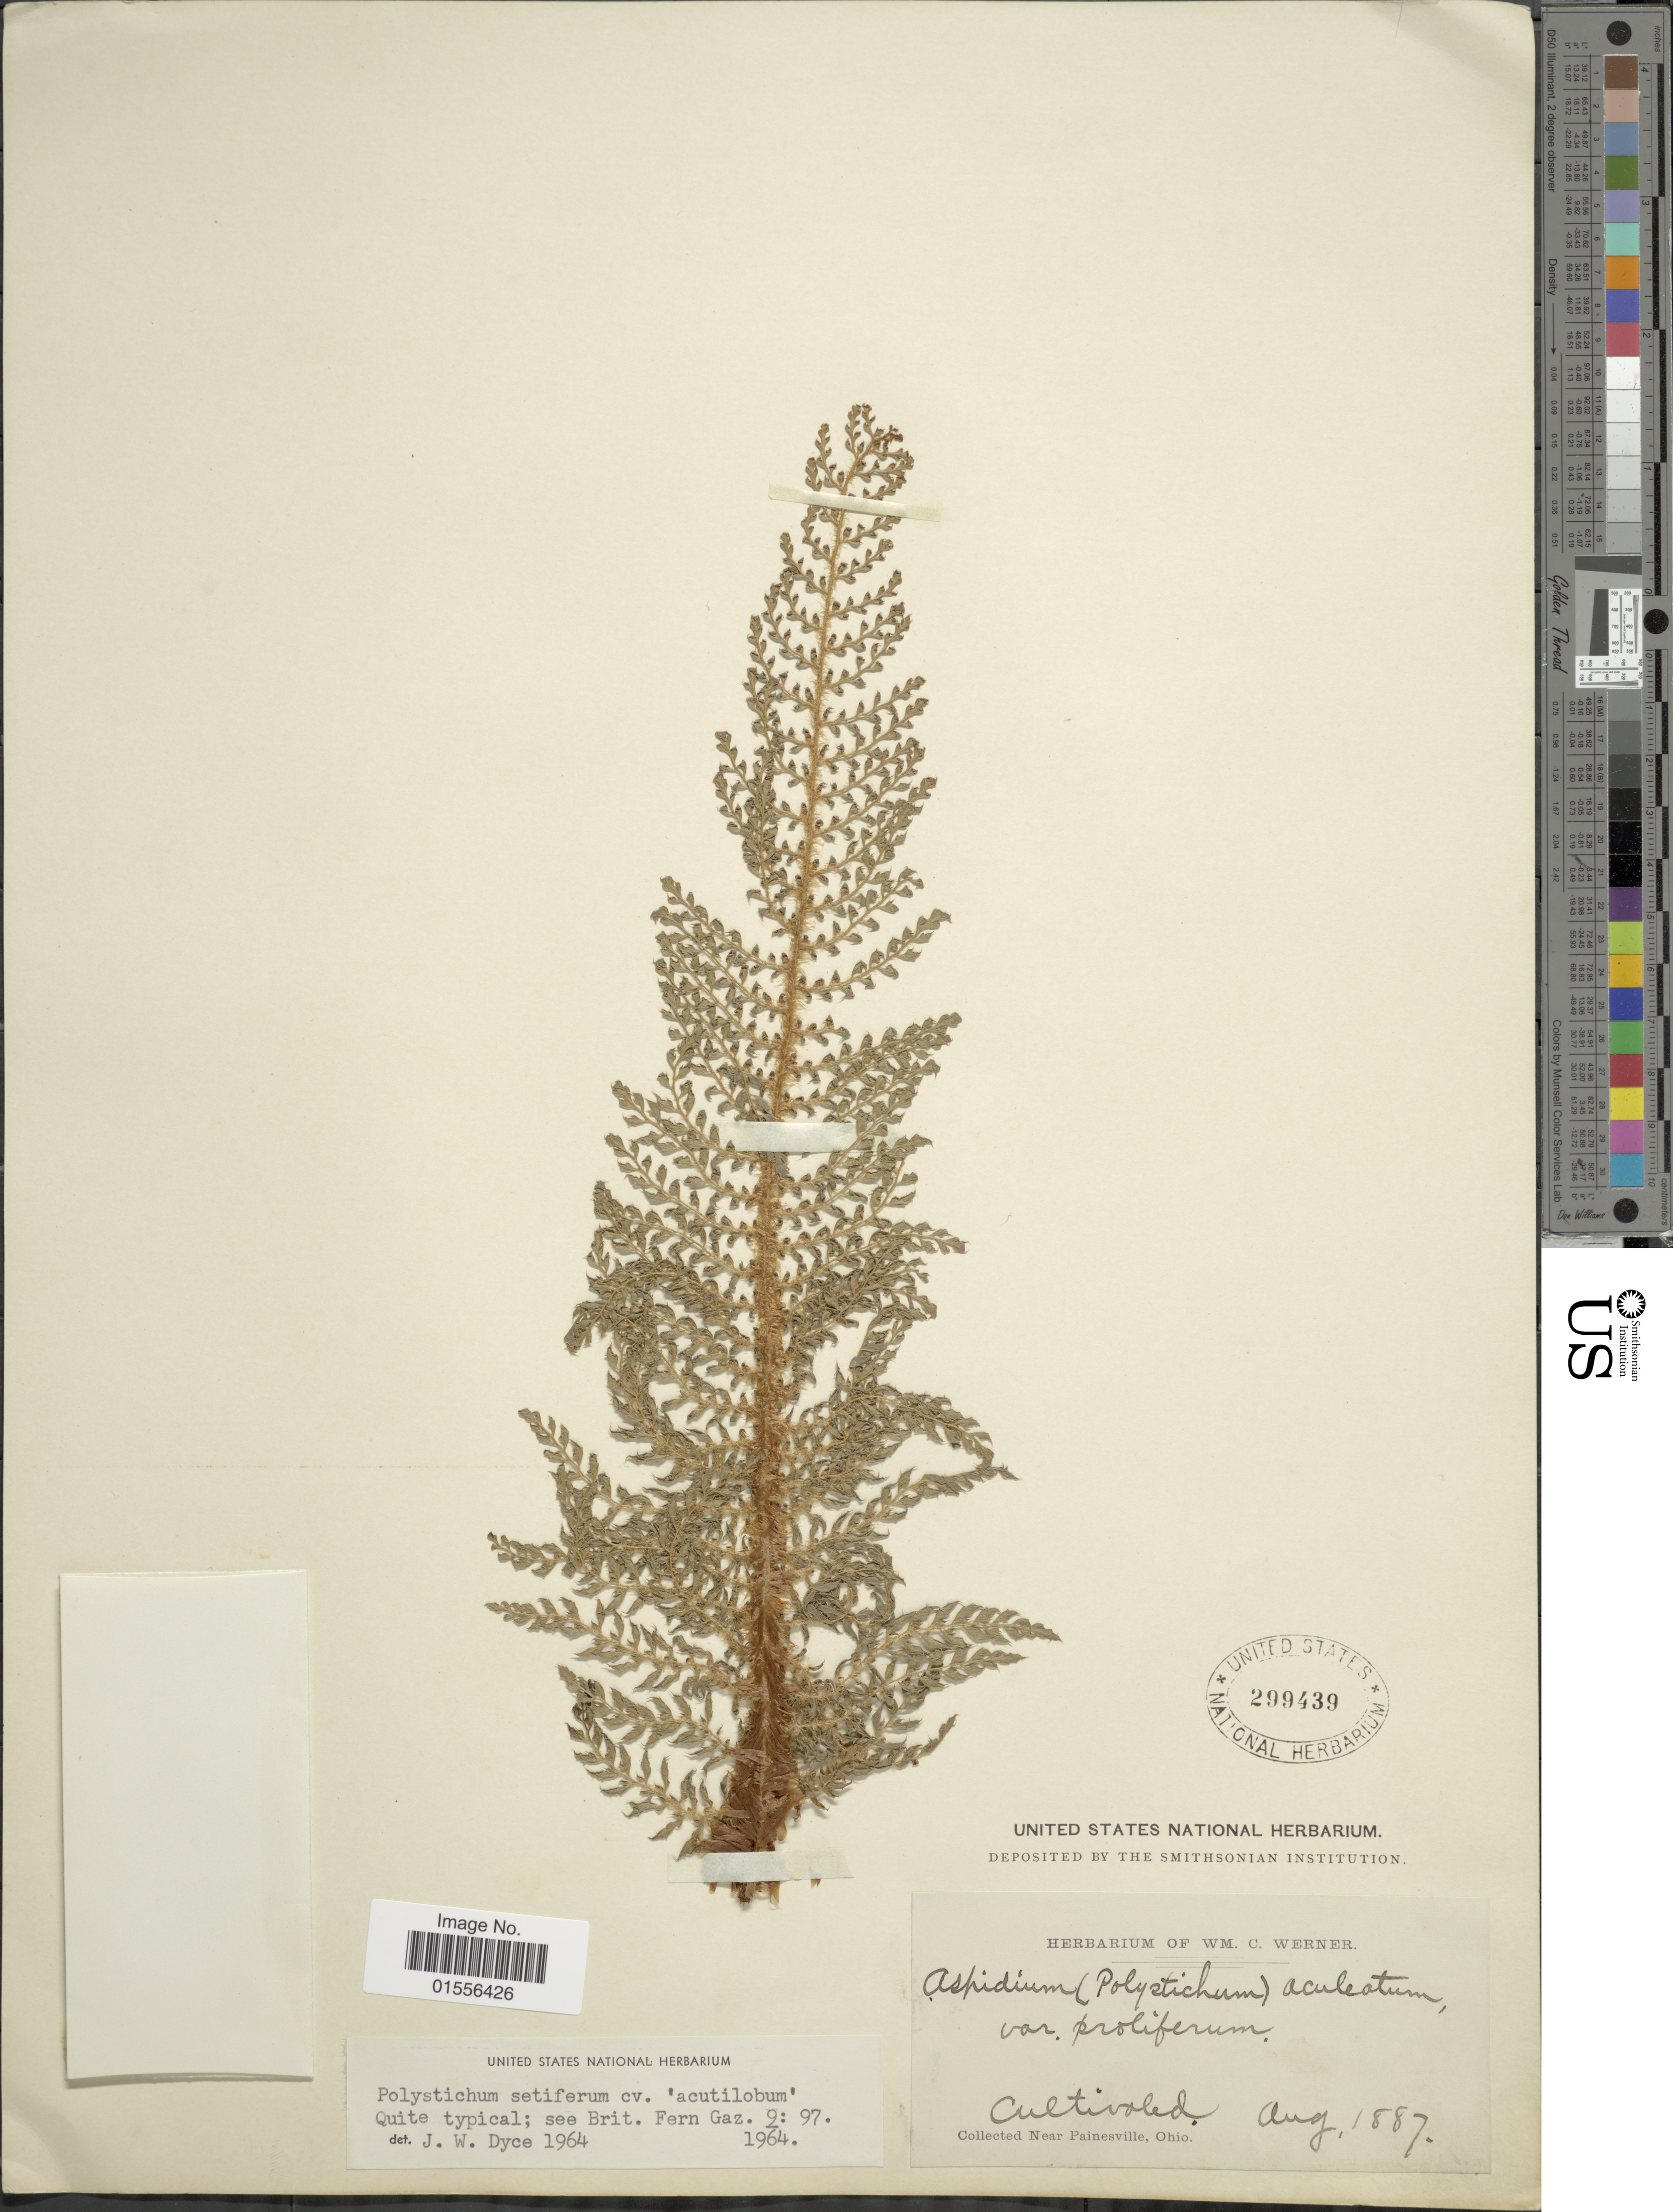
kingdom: Plantae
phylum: Tracheophyta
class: Polypodiopsida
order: Polypodiales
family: Dryopteridaceae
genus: Polystichum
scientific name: Polystichum setiferum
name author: (Forssk.) Moore ex Woynar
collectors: ex herb. Wm. C. Werner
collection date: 1887-08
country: United States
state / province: Ohio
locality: Cultivated Near Painesville, Ohio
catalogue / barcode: US 299439